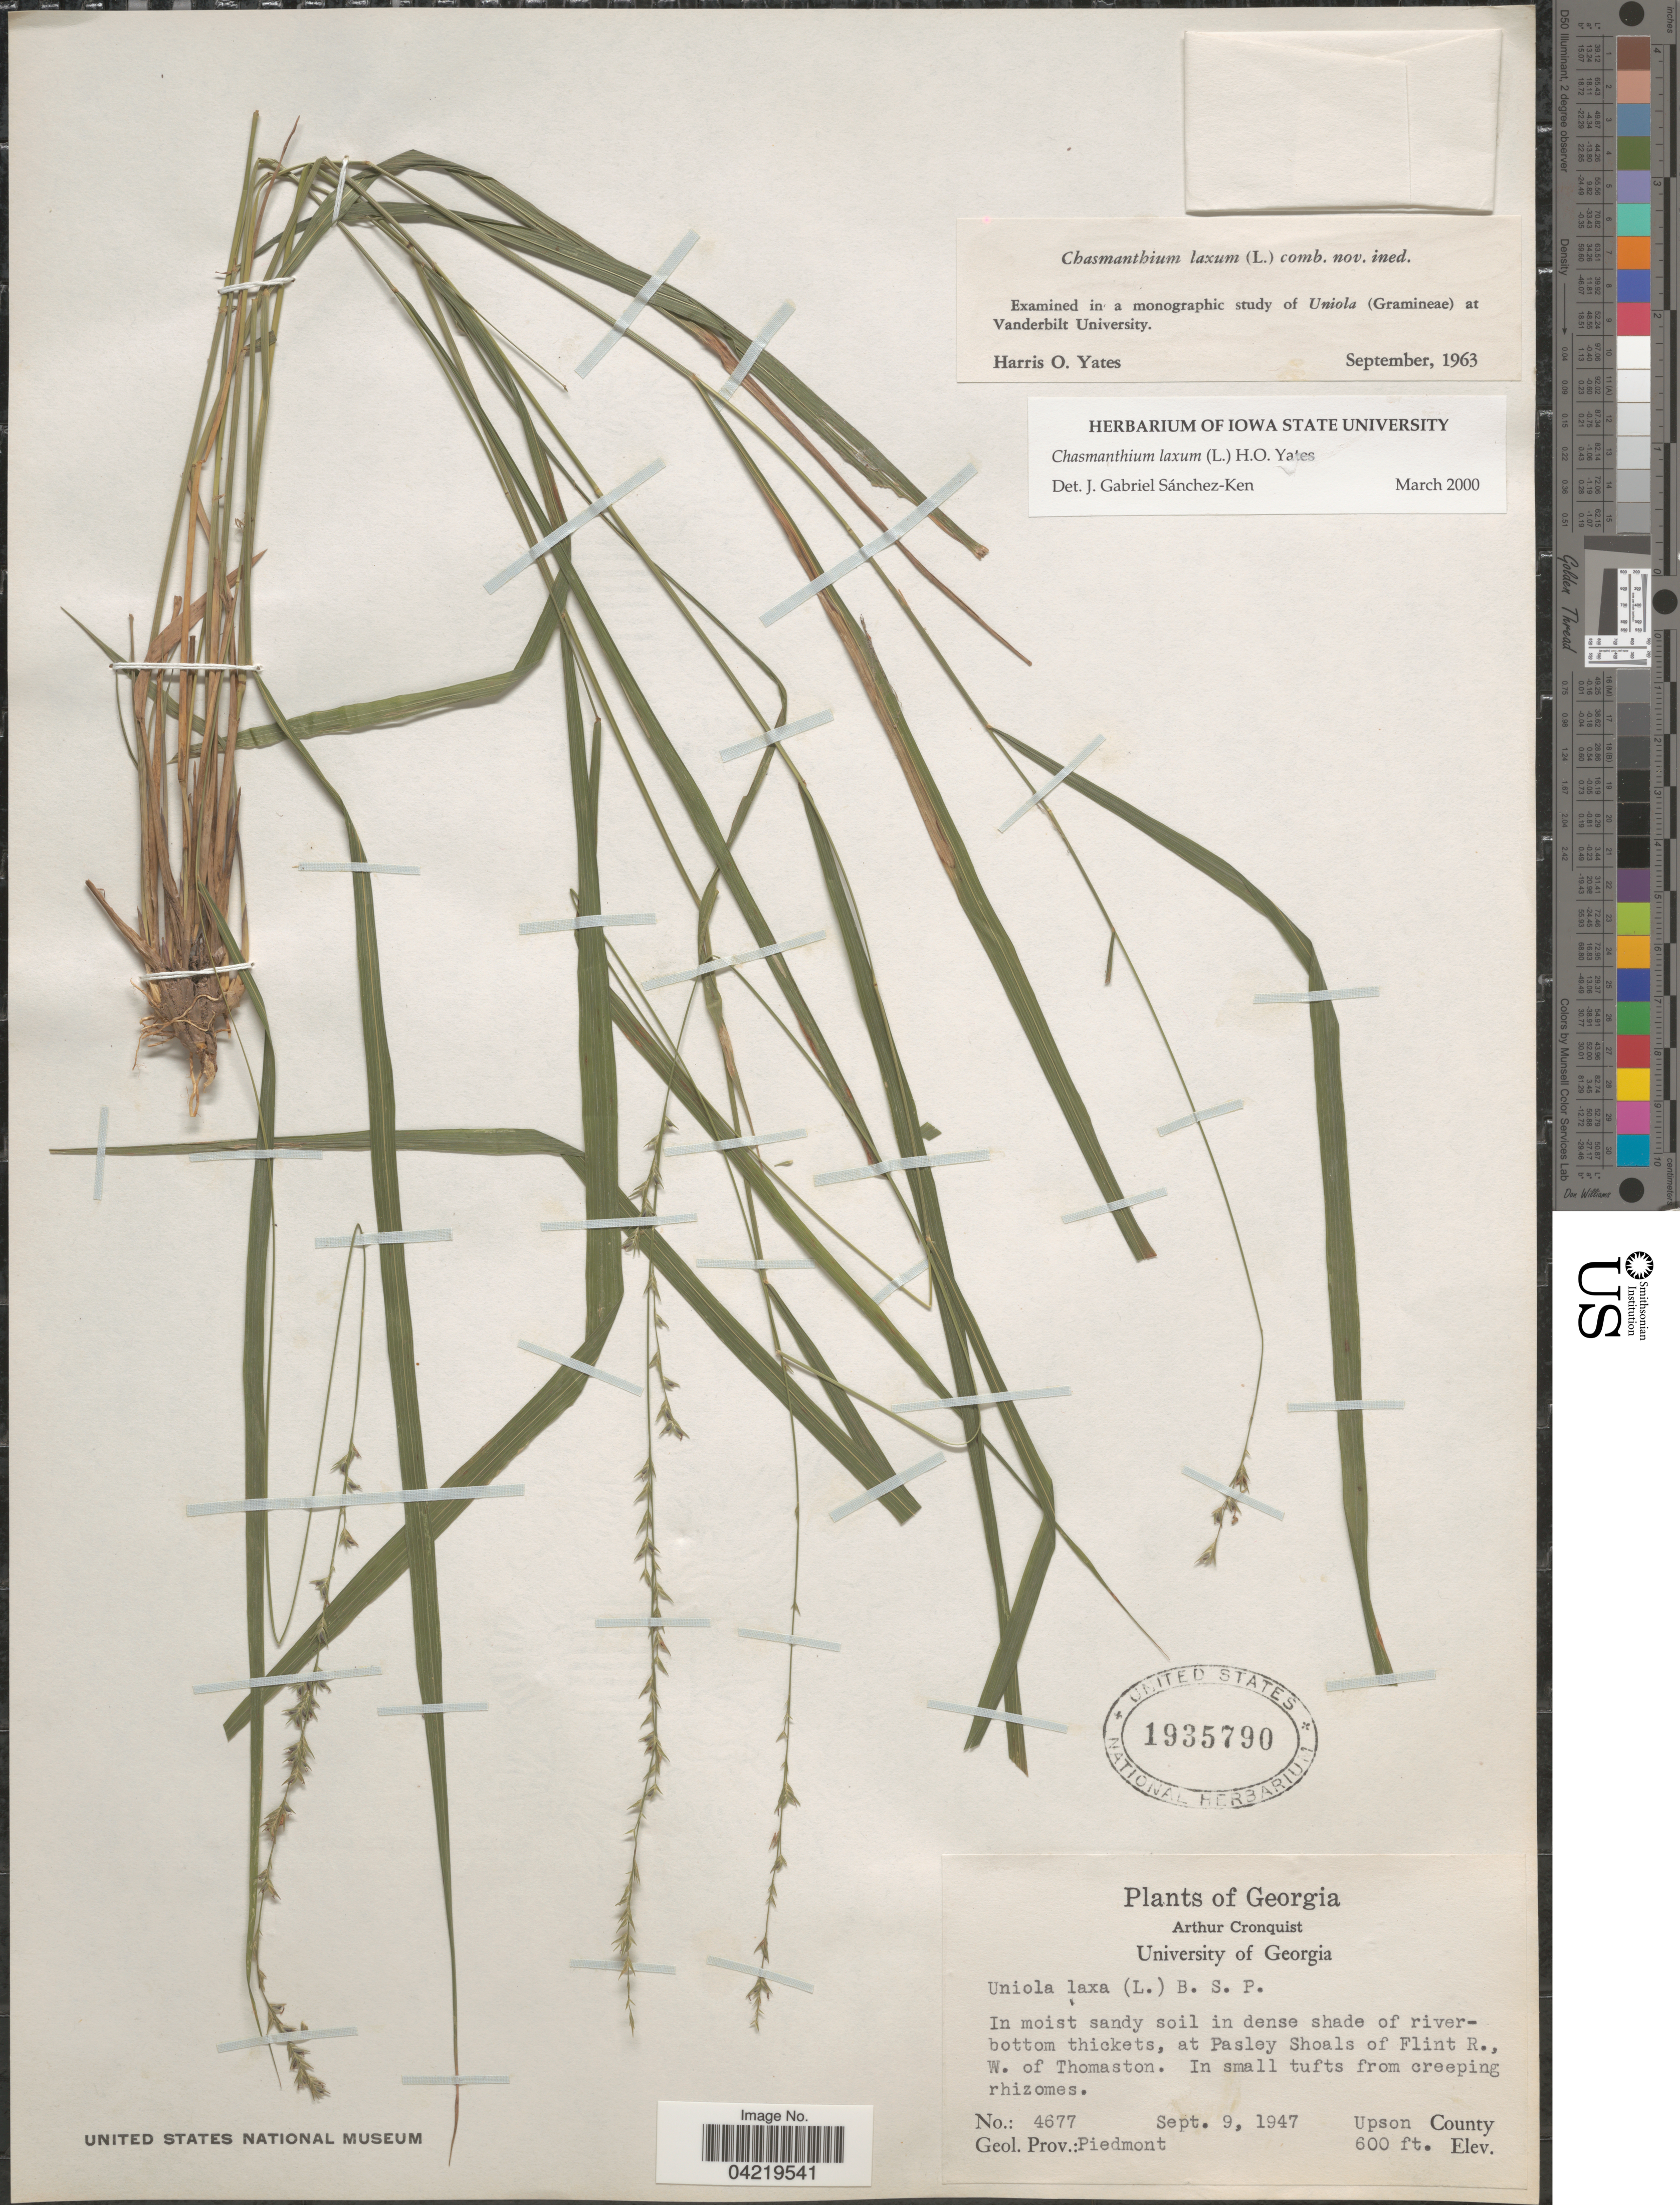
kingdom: Plantae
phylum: Tracheophyta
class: Liliopsida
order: Poales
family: Poaceae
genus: Chasmanthium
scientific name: Chasmanthium laxum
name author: (L.) H.O. Yates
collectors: A. J. Cronquist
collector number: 4677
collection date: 1947-09-09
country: United States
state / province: Georgia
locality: In moist sandy soil in dense shade of riverbottom thickets, at Pasley Shoals of Flint R., W. of Thomaston. Upson County. Geol. Prov.: Piedmont.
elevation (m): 183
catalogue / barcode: US 1935790